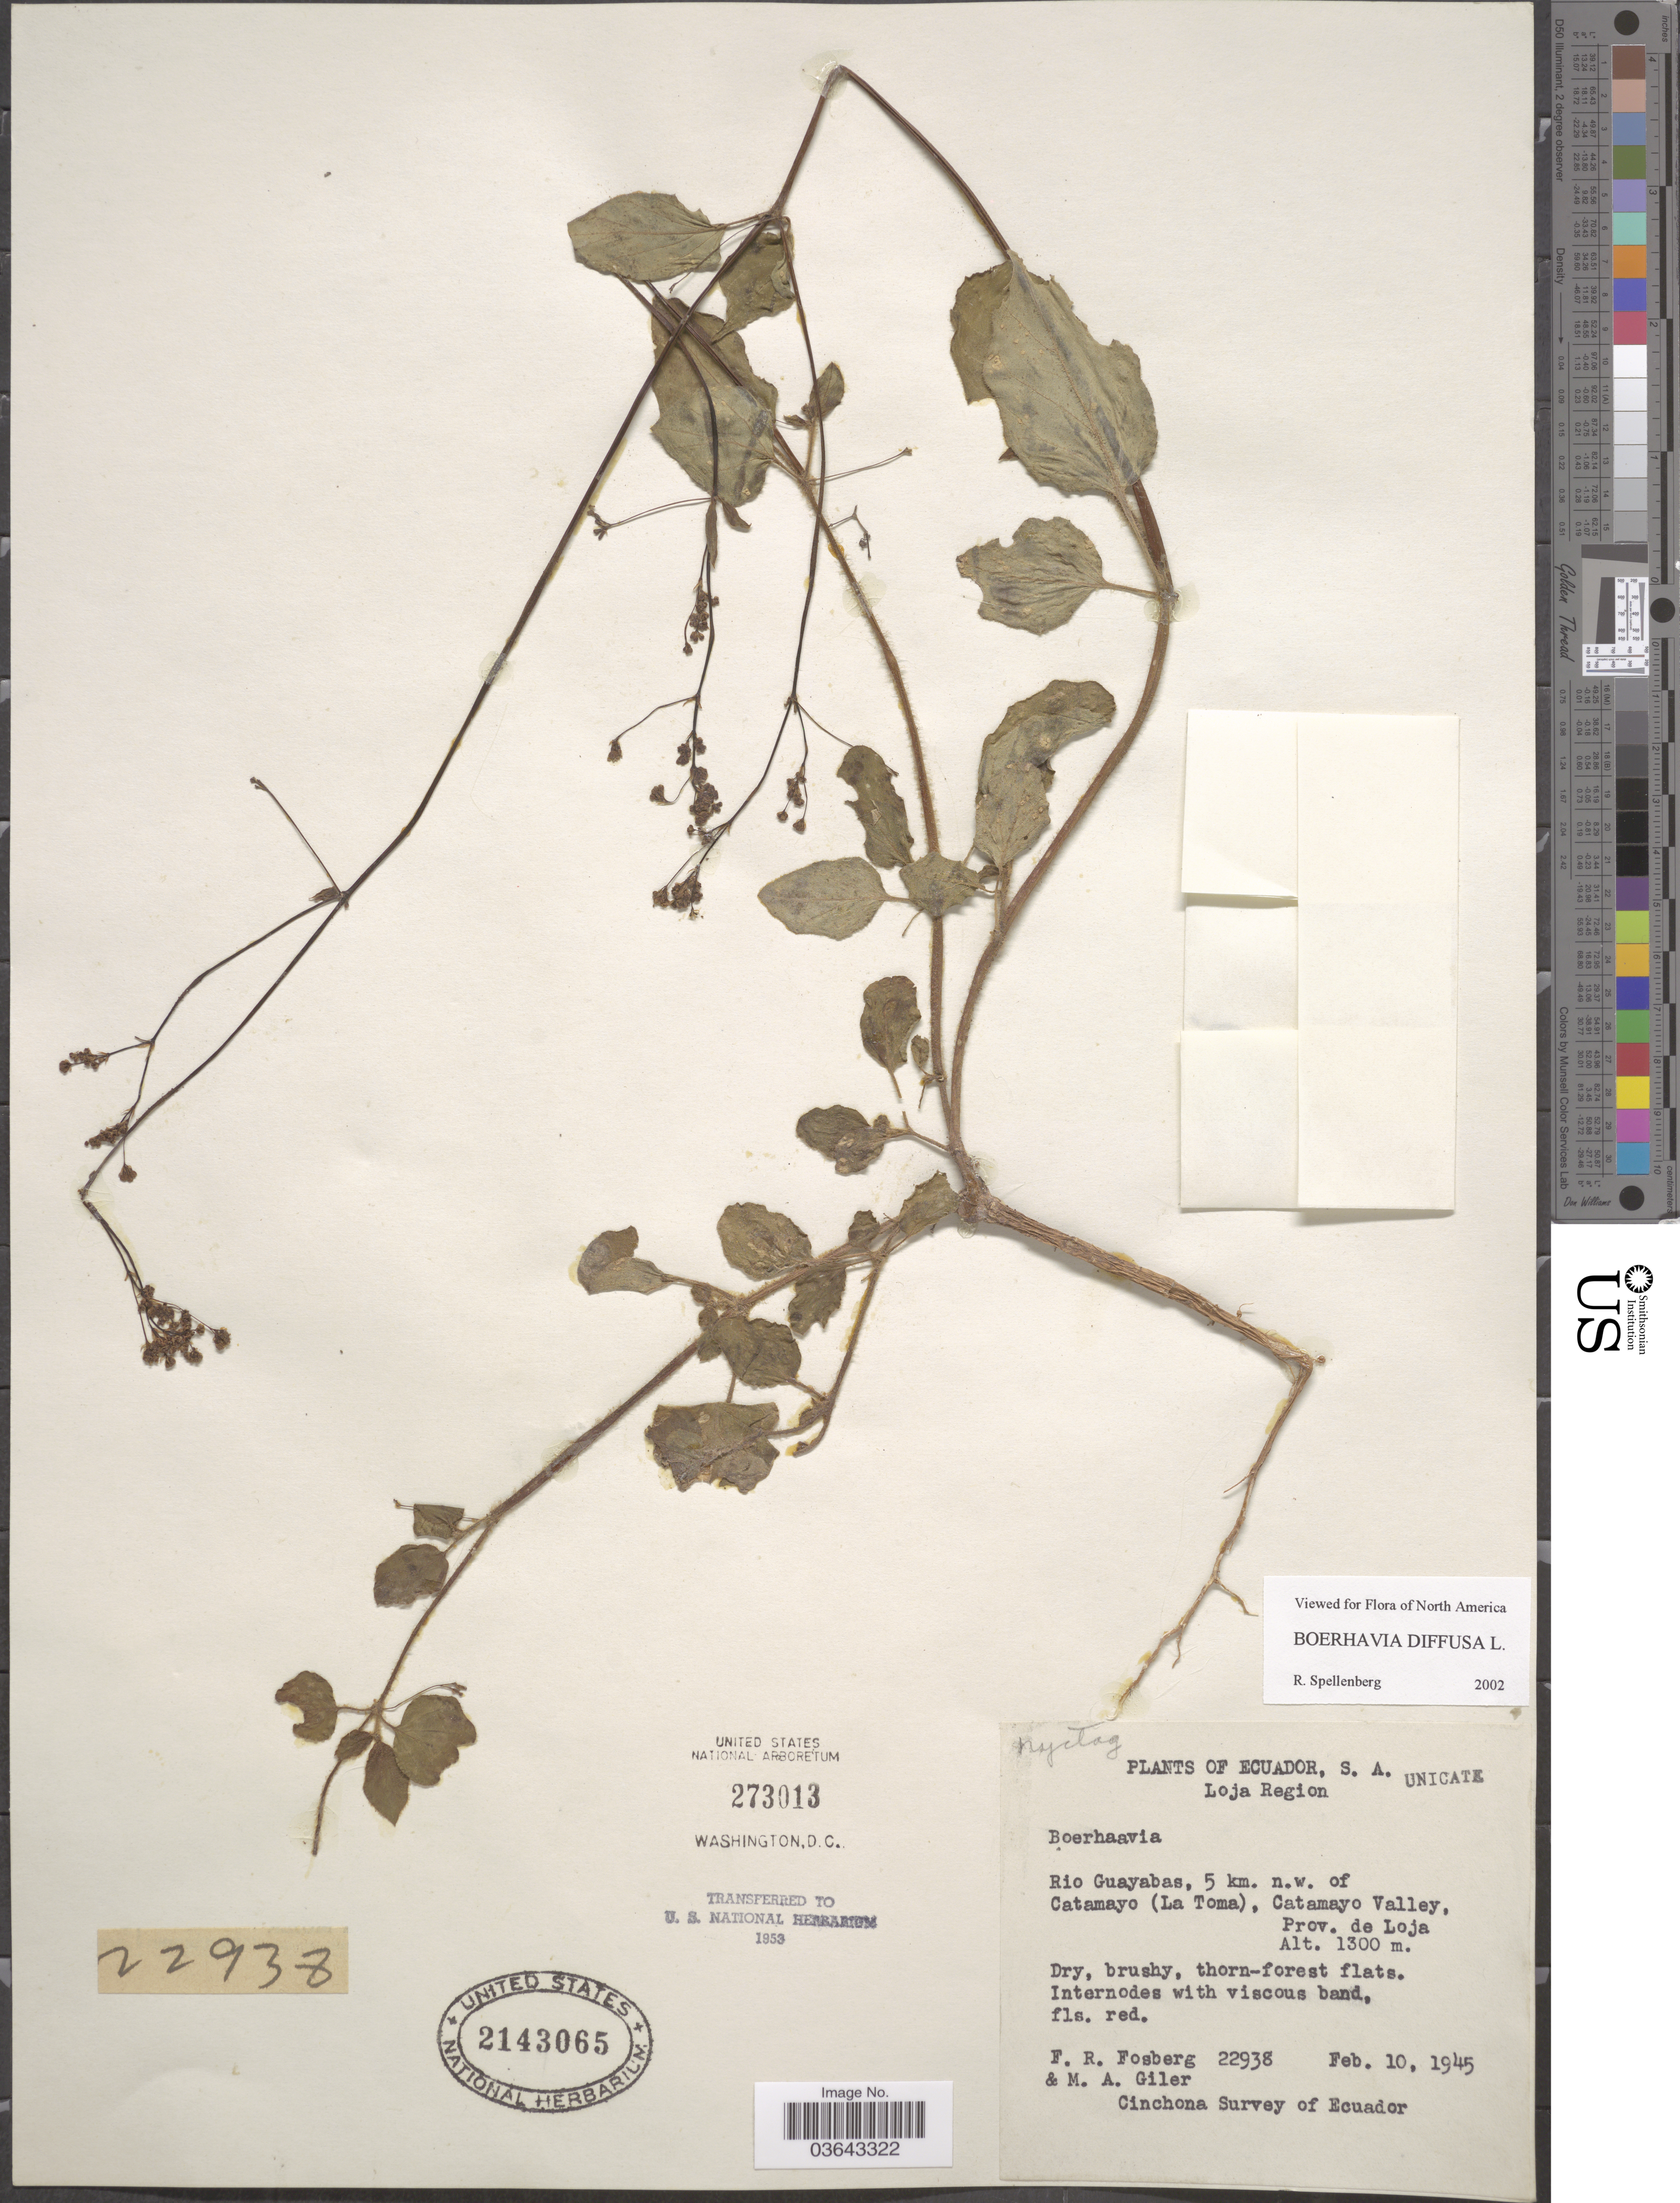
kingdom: Plantae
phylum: Tracheophyta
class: Magnoliopsida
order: Caryophyllales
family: Nyctaginaceae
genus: Boerhavia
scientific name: Boerhavia diffusa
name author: L.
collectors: F. R. Fosberg & M. Giler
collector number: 22938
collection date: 1945-02-10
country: Ecuador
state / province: Loja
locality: Loja Region. Rio Guayabas, 5 km. n.w. of Catamayo (La Toma), Catamayo Valley.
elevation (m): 1300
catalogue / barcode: US 2143065